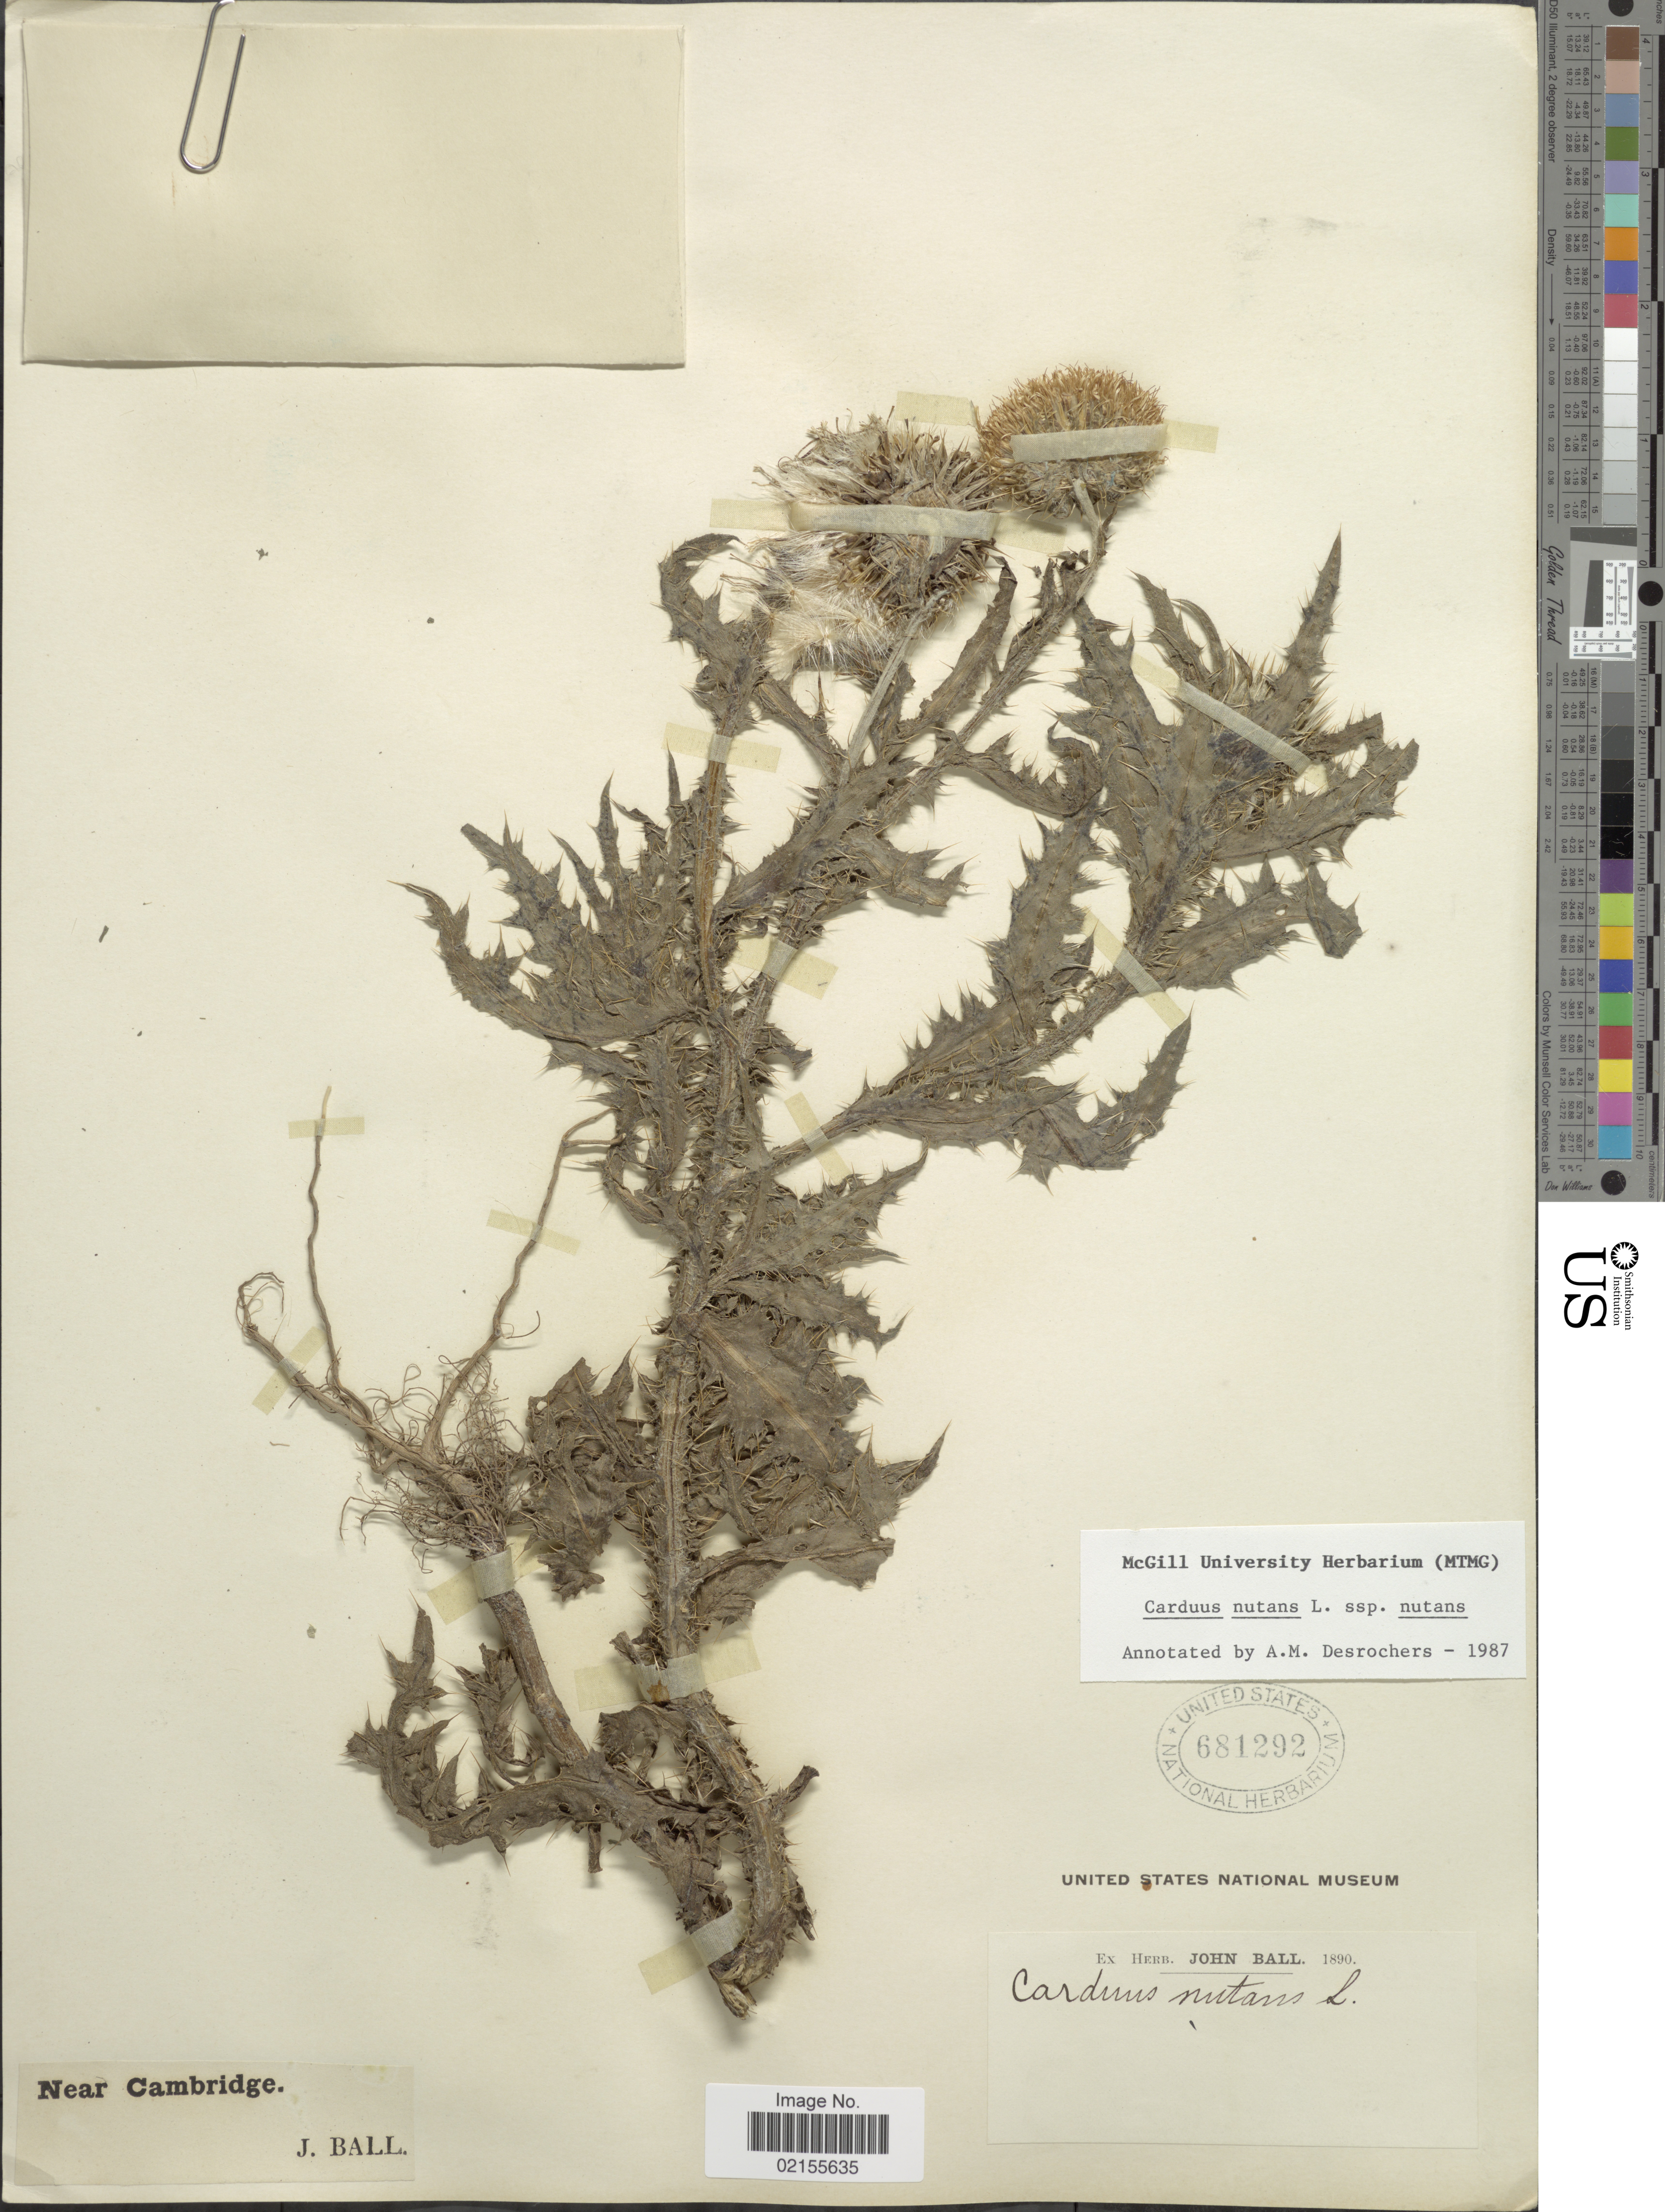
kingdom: Plantae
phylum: Tracheophyta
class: Magnoliopsida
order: Asterales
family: Asteraceae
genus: Carduus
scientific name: Carduus nutans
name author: L.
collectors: J. Ball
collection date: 1890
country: United Kingdom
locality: Near Cambridge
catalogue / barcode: US 681292